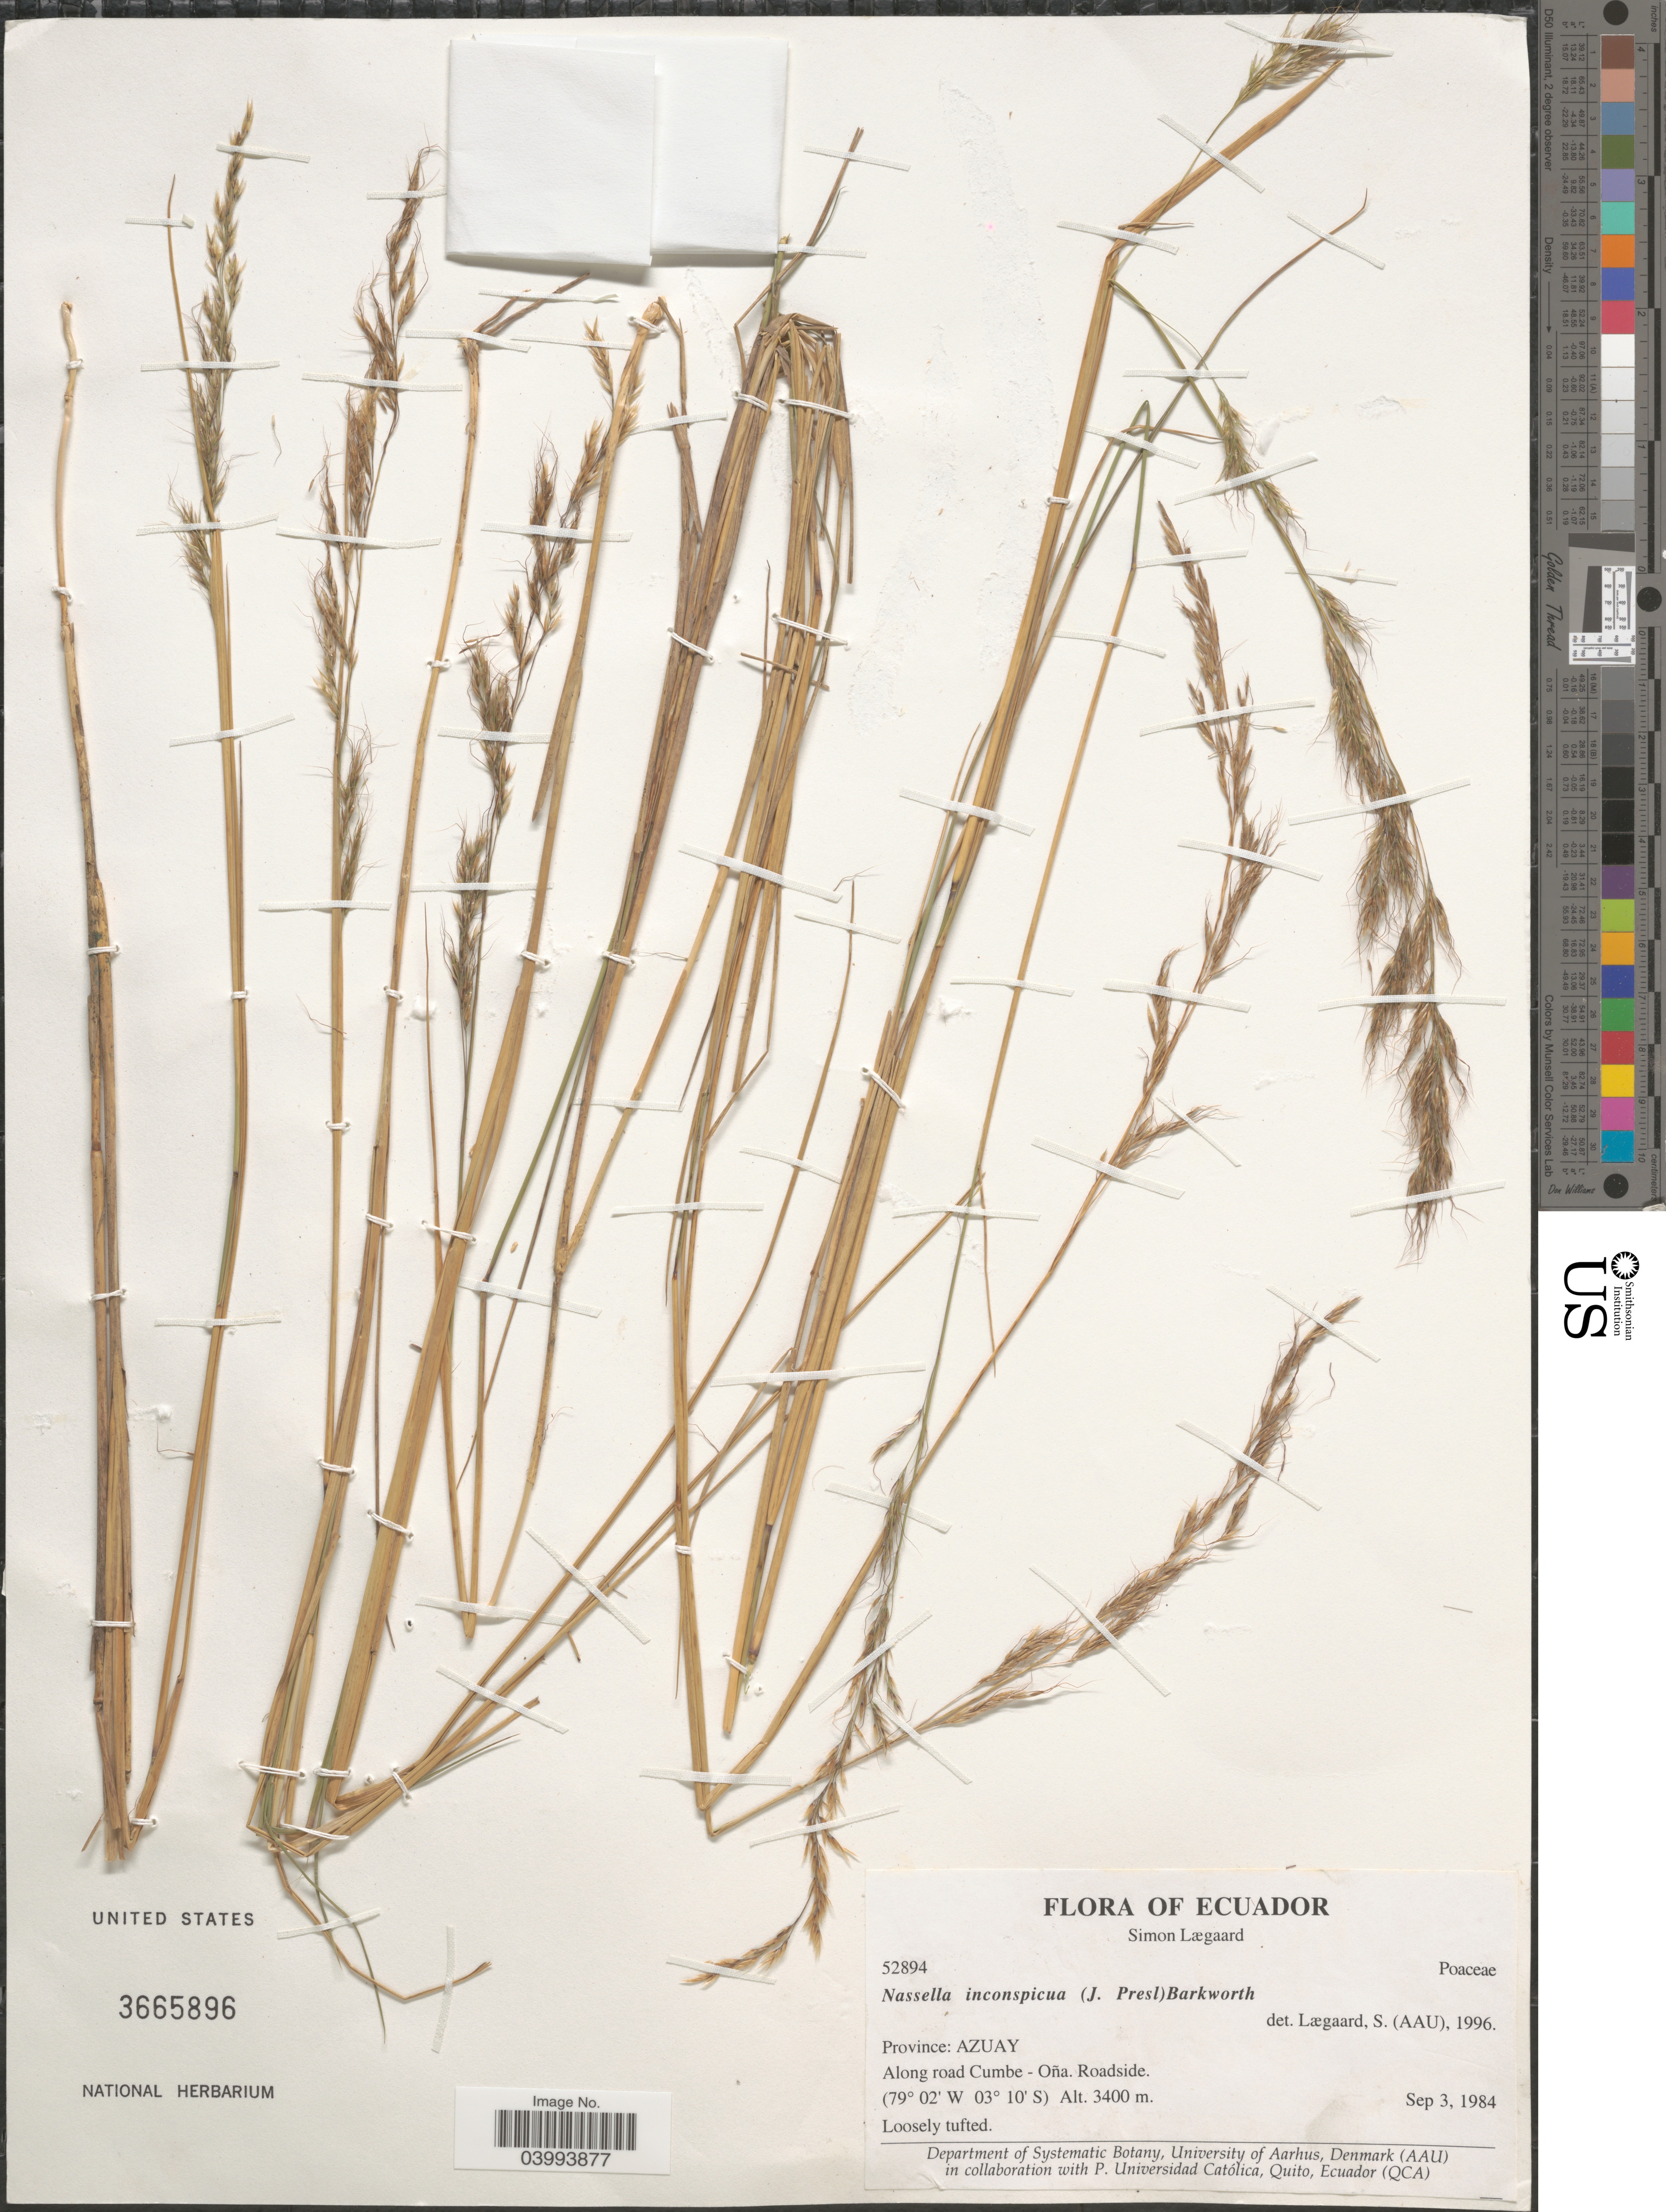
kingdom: Plantae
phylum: Tracheophyta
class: Liliopsida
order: Poales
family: Poaceae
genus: Nassella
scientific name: Nassella inconspicua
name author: (J. Presl) Barkworth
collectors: S. Lægaard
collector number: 52894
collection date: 1984-09-03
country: Ecuador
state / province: Azuay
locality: Along road Cumbe - Oña.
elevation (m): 3400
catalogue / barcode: US 3665896